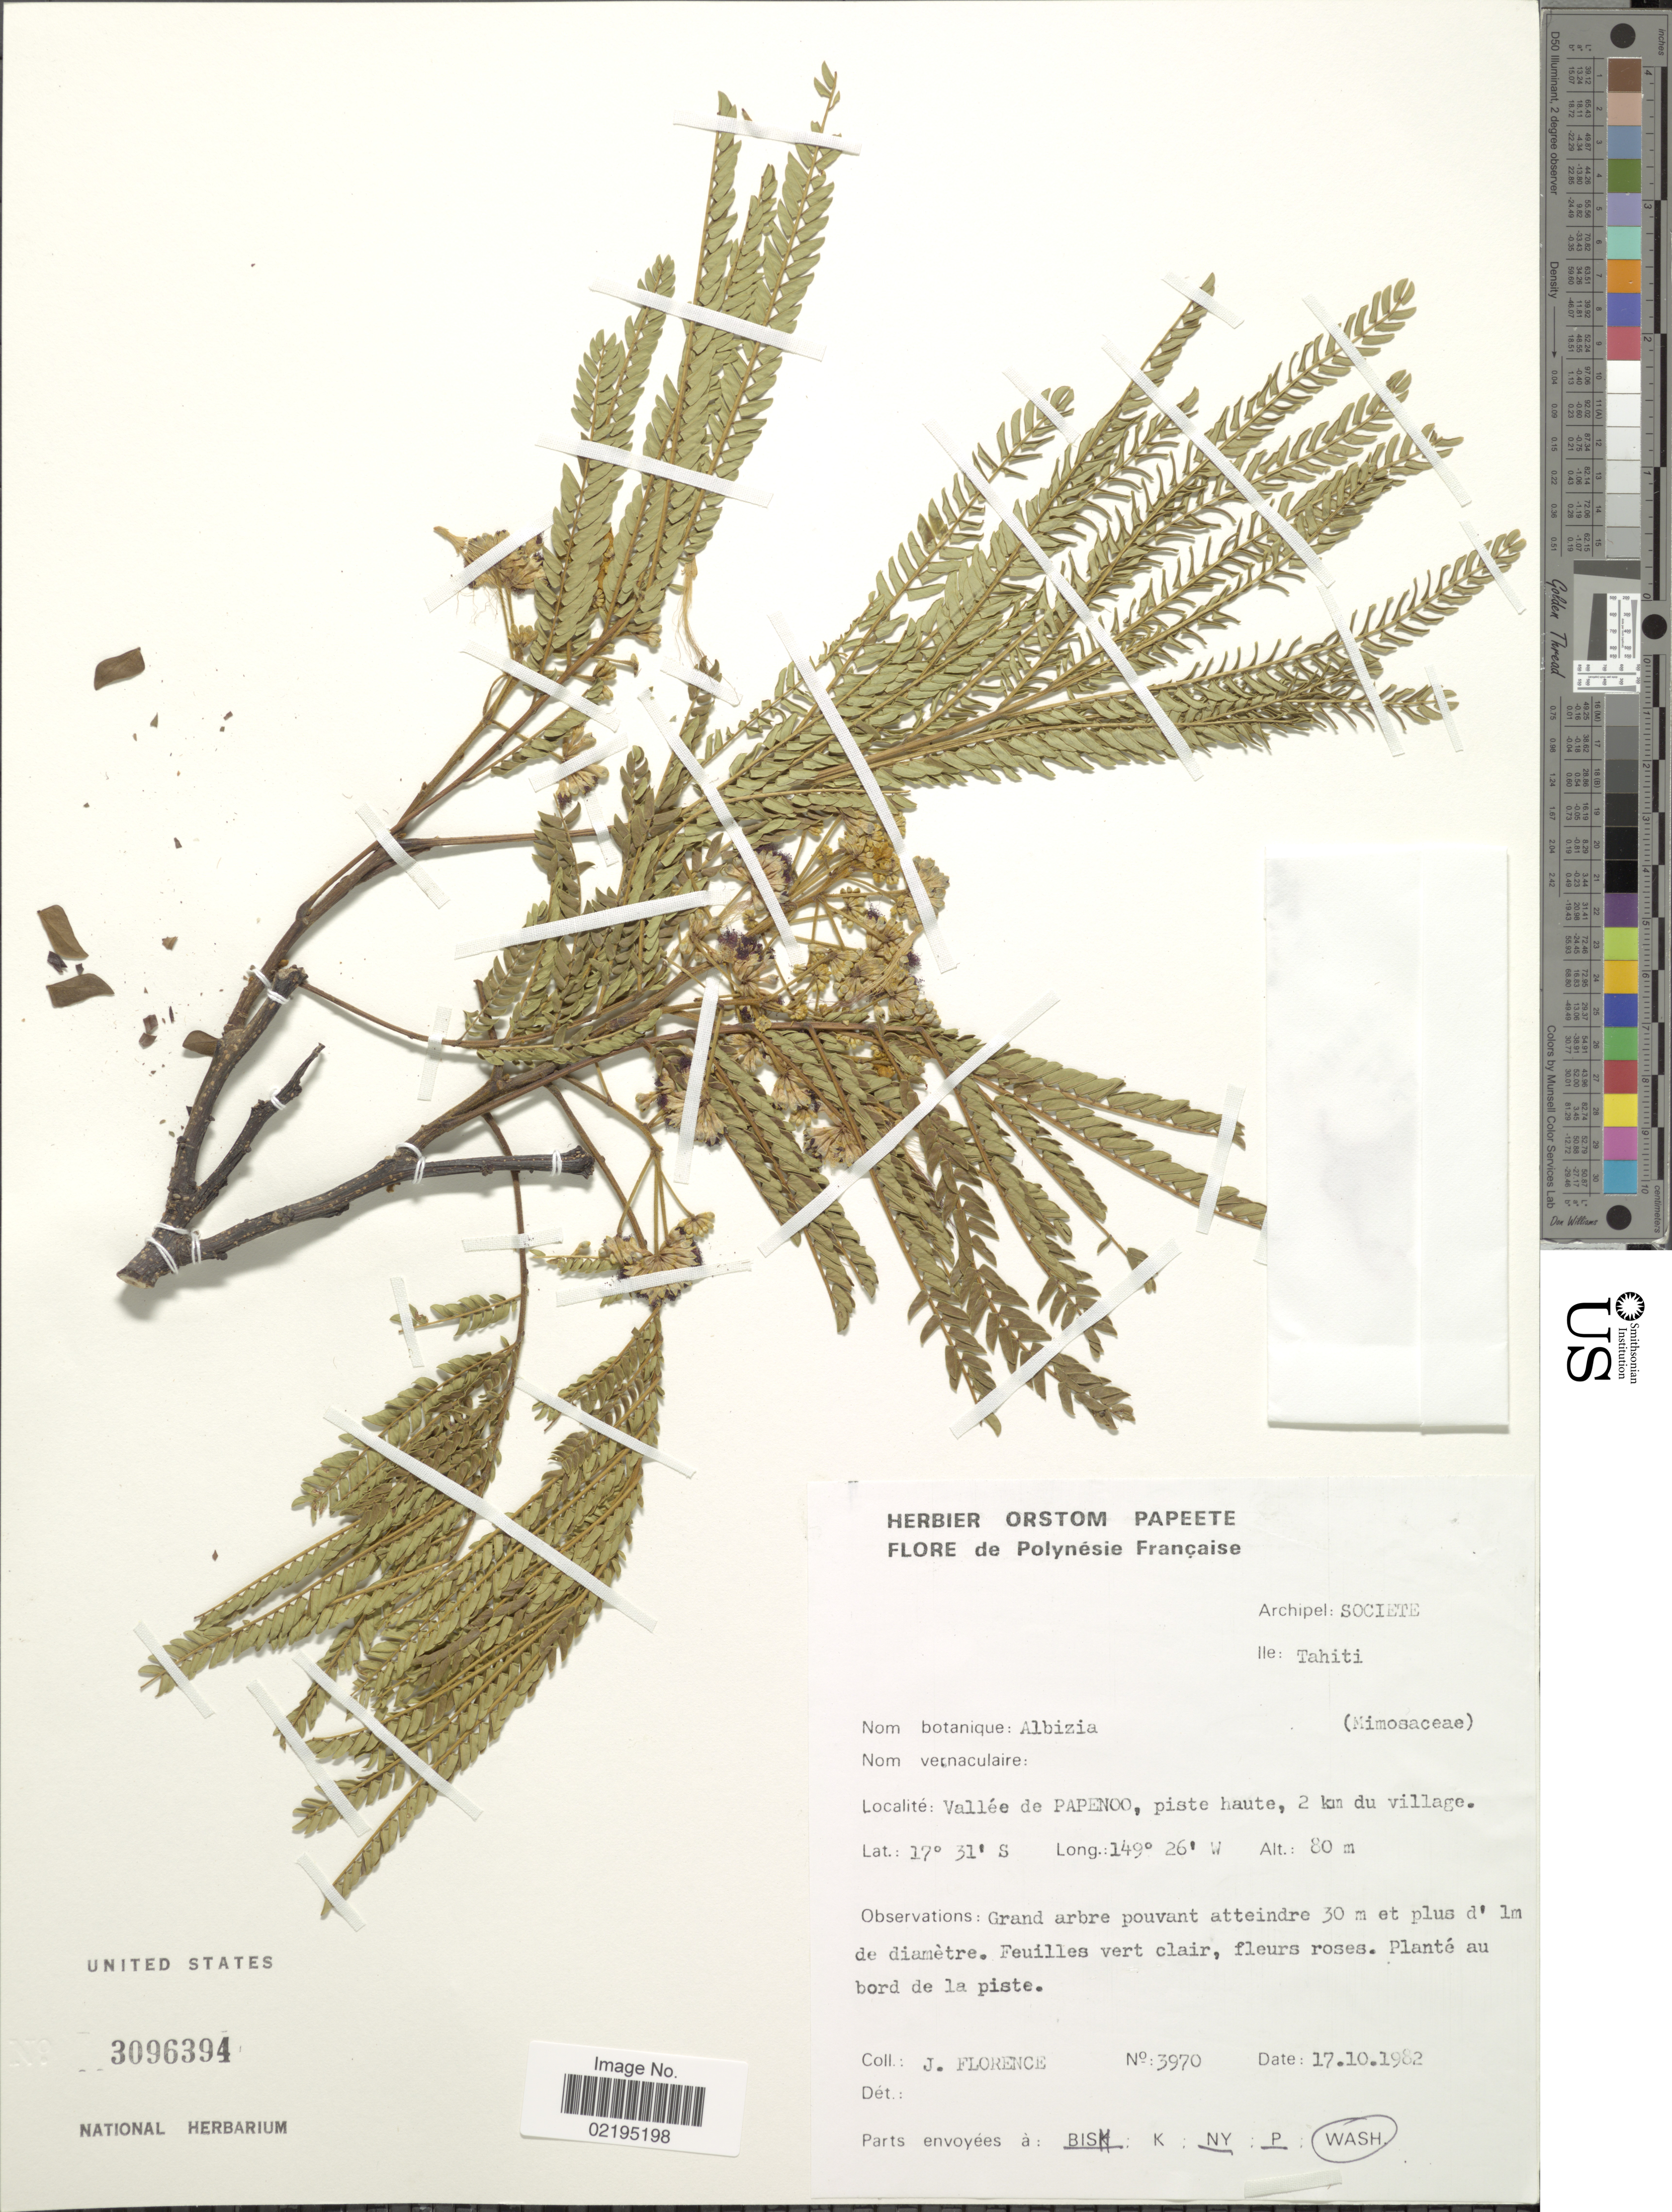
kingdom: Plantae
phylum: Tracheophyta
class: Magnoliopsida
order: Fabales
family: Fabaceae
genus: Albizia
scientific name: Albizia sp.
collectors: J. Florence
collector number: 3970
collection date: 1982-10-17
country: French Polynesia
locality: Tahiti, Vallee de Papenoo, piste haute, 2 km du village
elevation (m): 80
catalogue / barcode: US 3096394